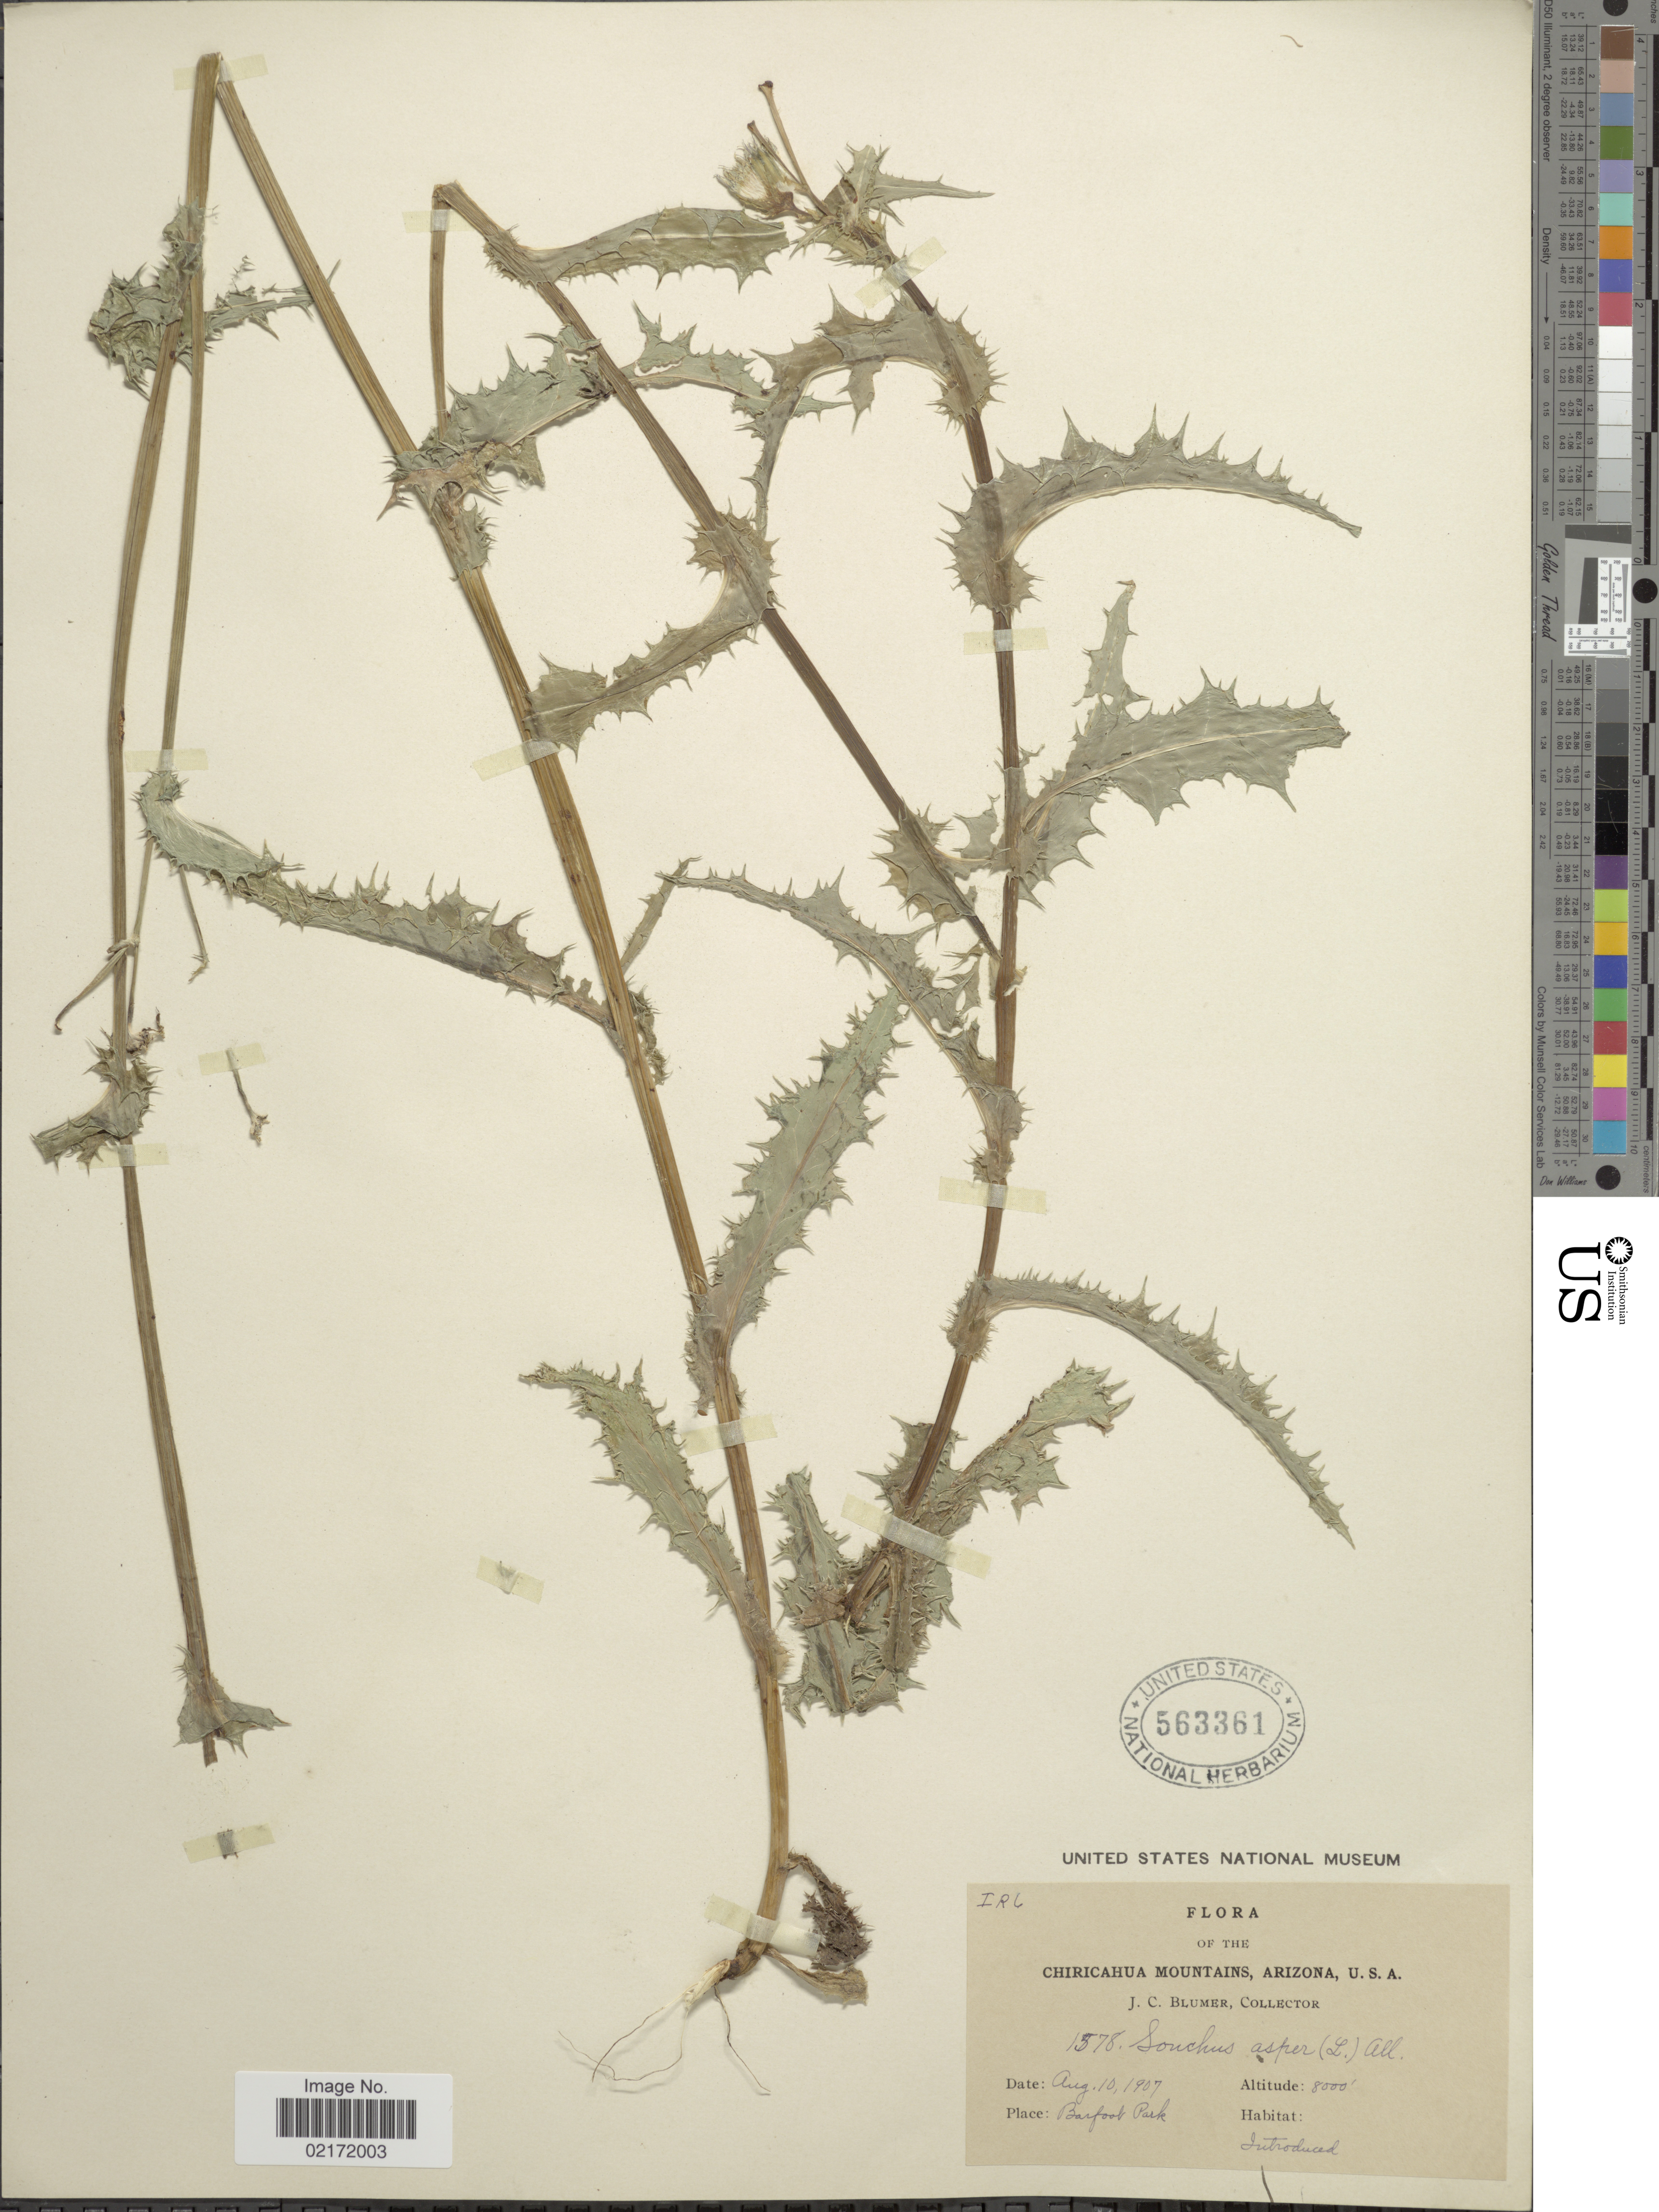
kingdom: Plantae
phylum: Tracheophyta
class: Magnoliopsida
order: Asterales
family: Asteraceae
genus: Sonchus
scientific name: Sonchus asper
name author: (L.) Hill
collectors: J. C. Blumer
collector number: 1578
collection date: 1907-08-10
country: United States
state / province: Arizona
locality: Chiricahua Mountains, Arizona, U.S.A. Barfoot Park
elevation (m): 2438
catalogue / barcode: US 563361